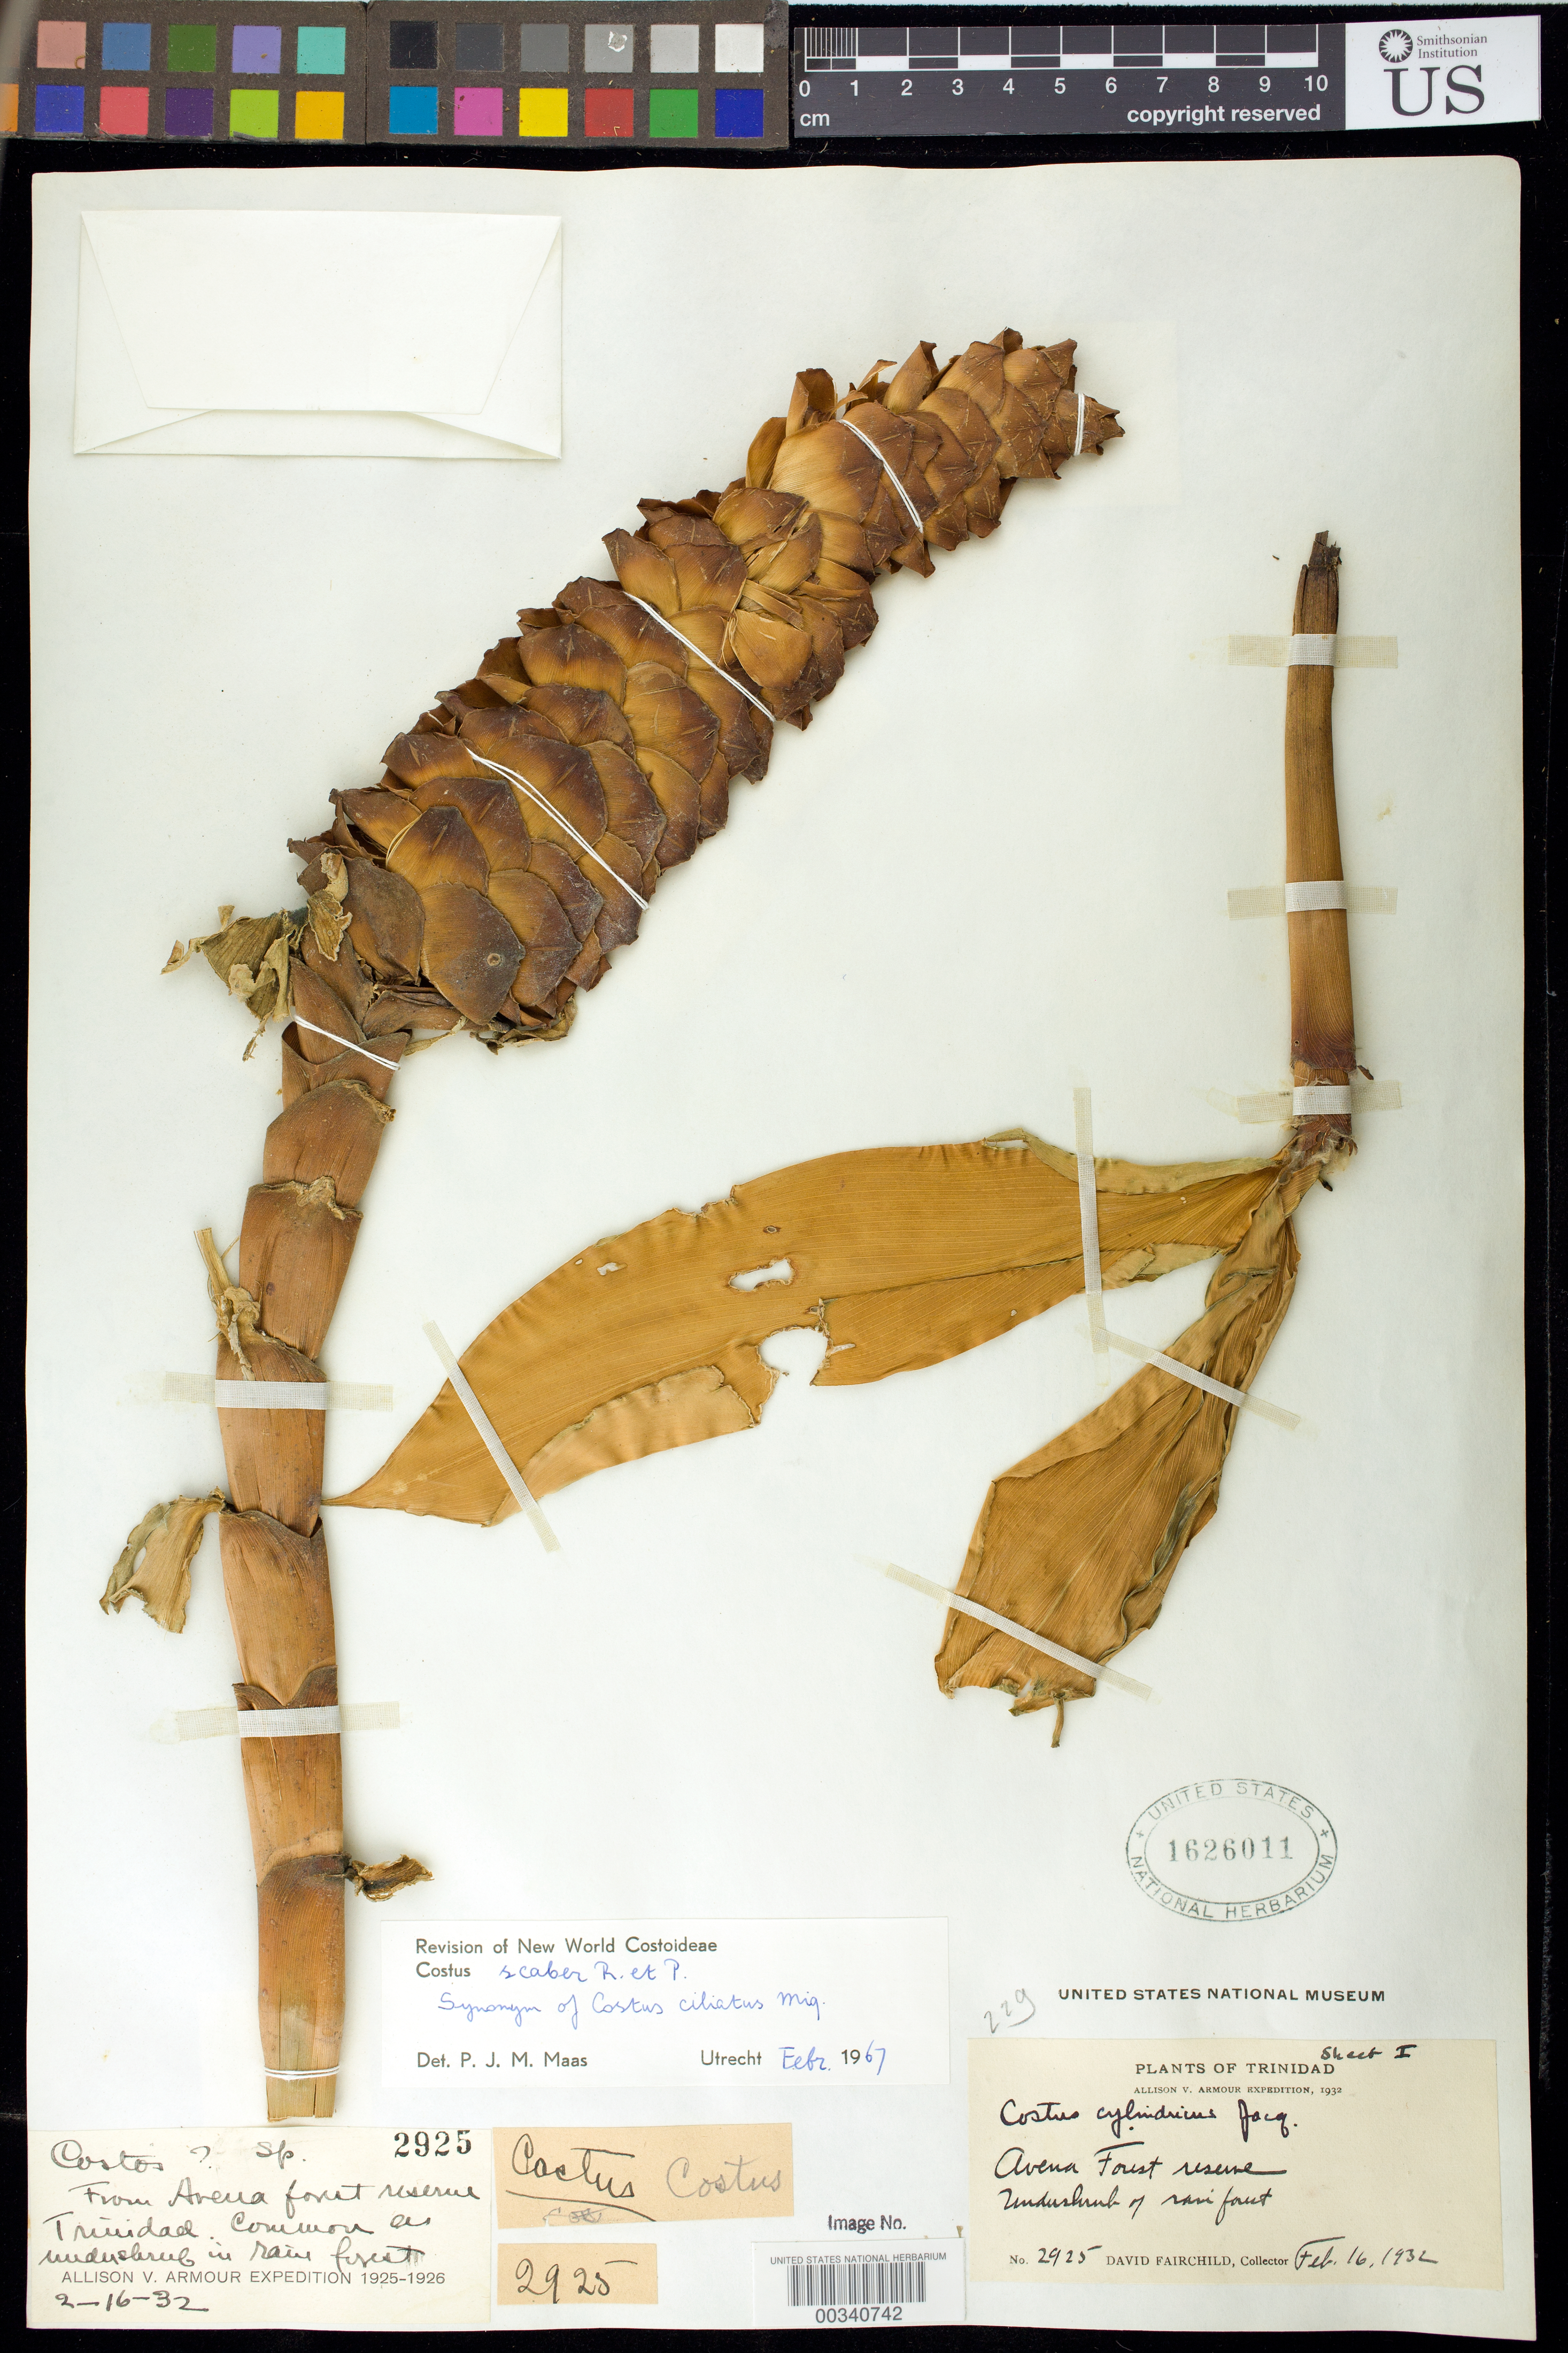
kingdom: Plantae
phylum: Tracheophyta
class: Liliopsida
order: Zingiberales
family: Costaceae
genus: Costus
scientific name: Costus scaber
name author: Ruiz & Pav.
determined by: Maas, Paul J. M.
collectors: D. Fairchild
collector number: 2925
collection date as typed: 16 Feb 1932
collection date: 1932-02-16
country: Trinidad and Tobago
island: Trinidad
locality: Avena forest reserve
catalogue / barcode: US 1626011